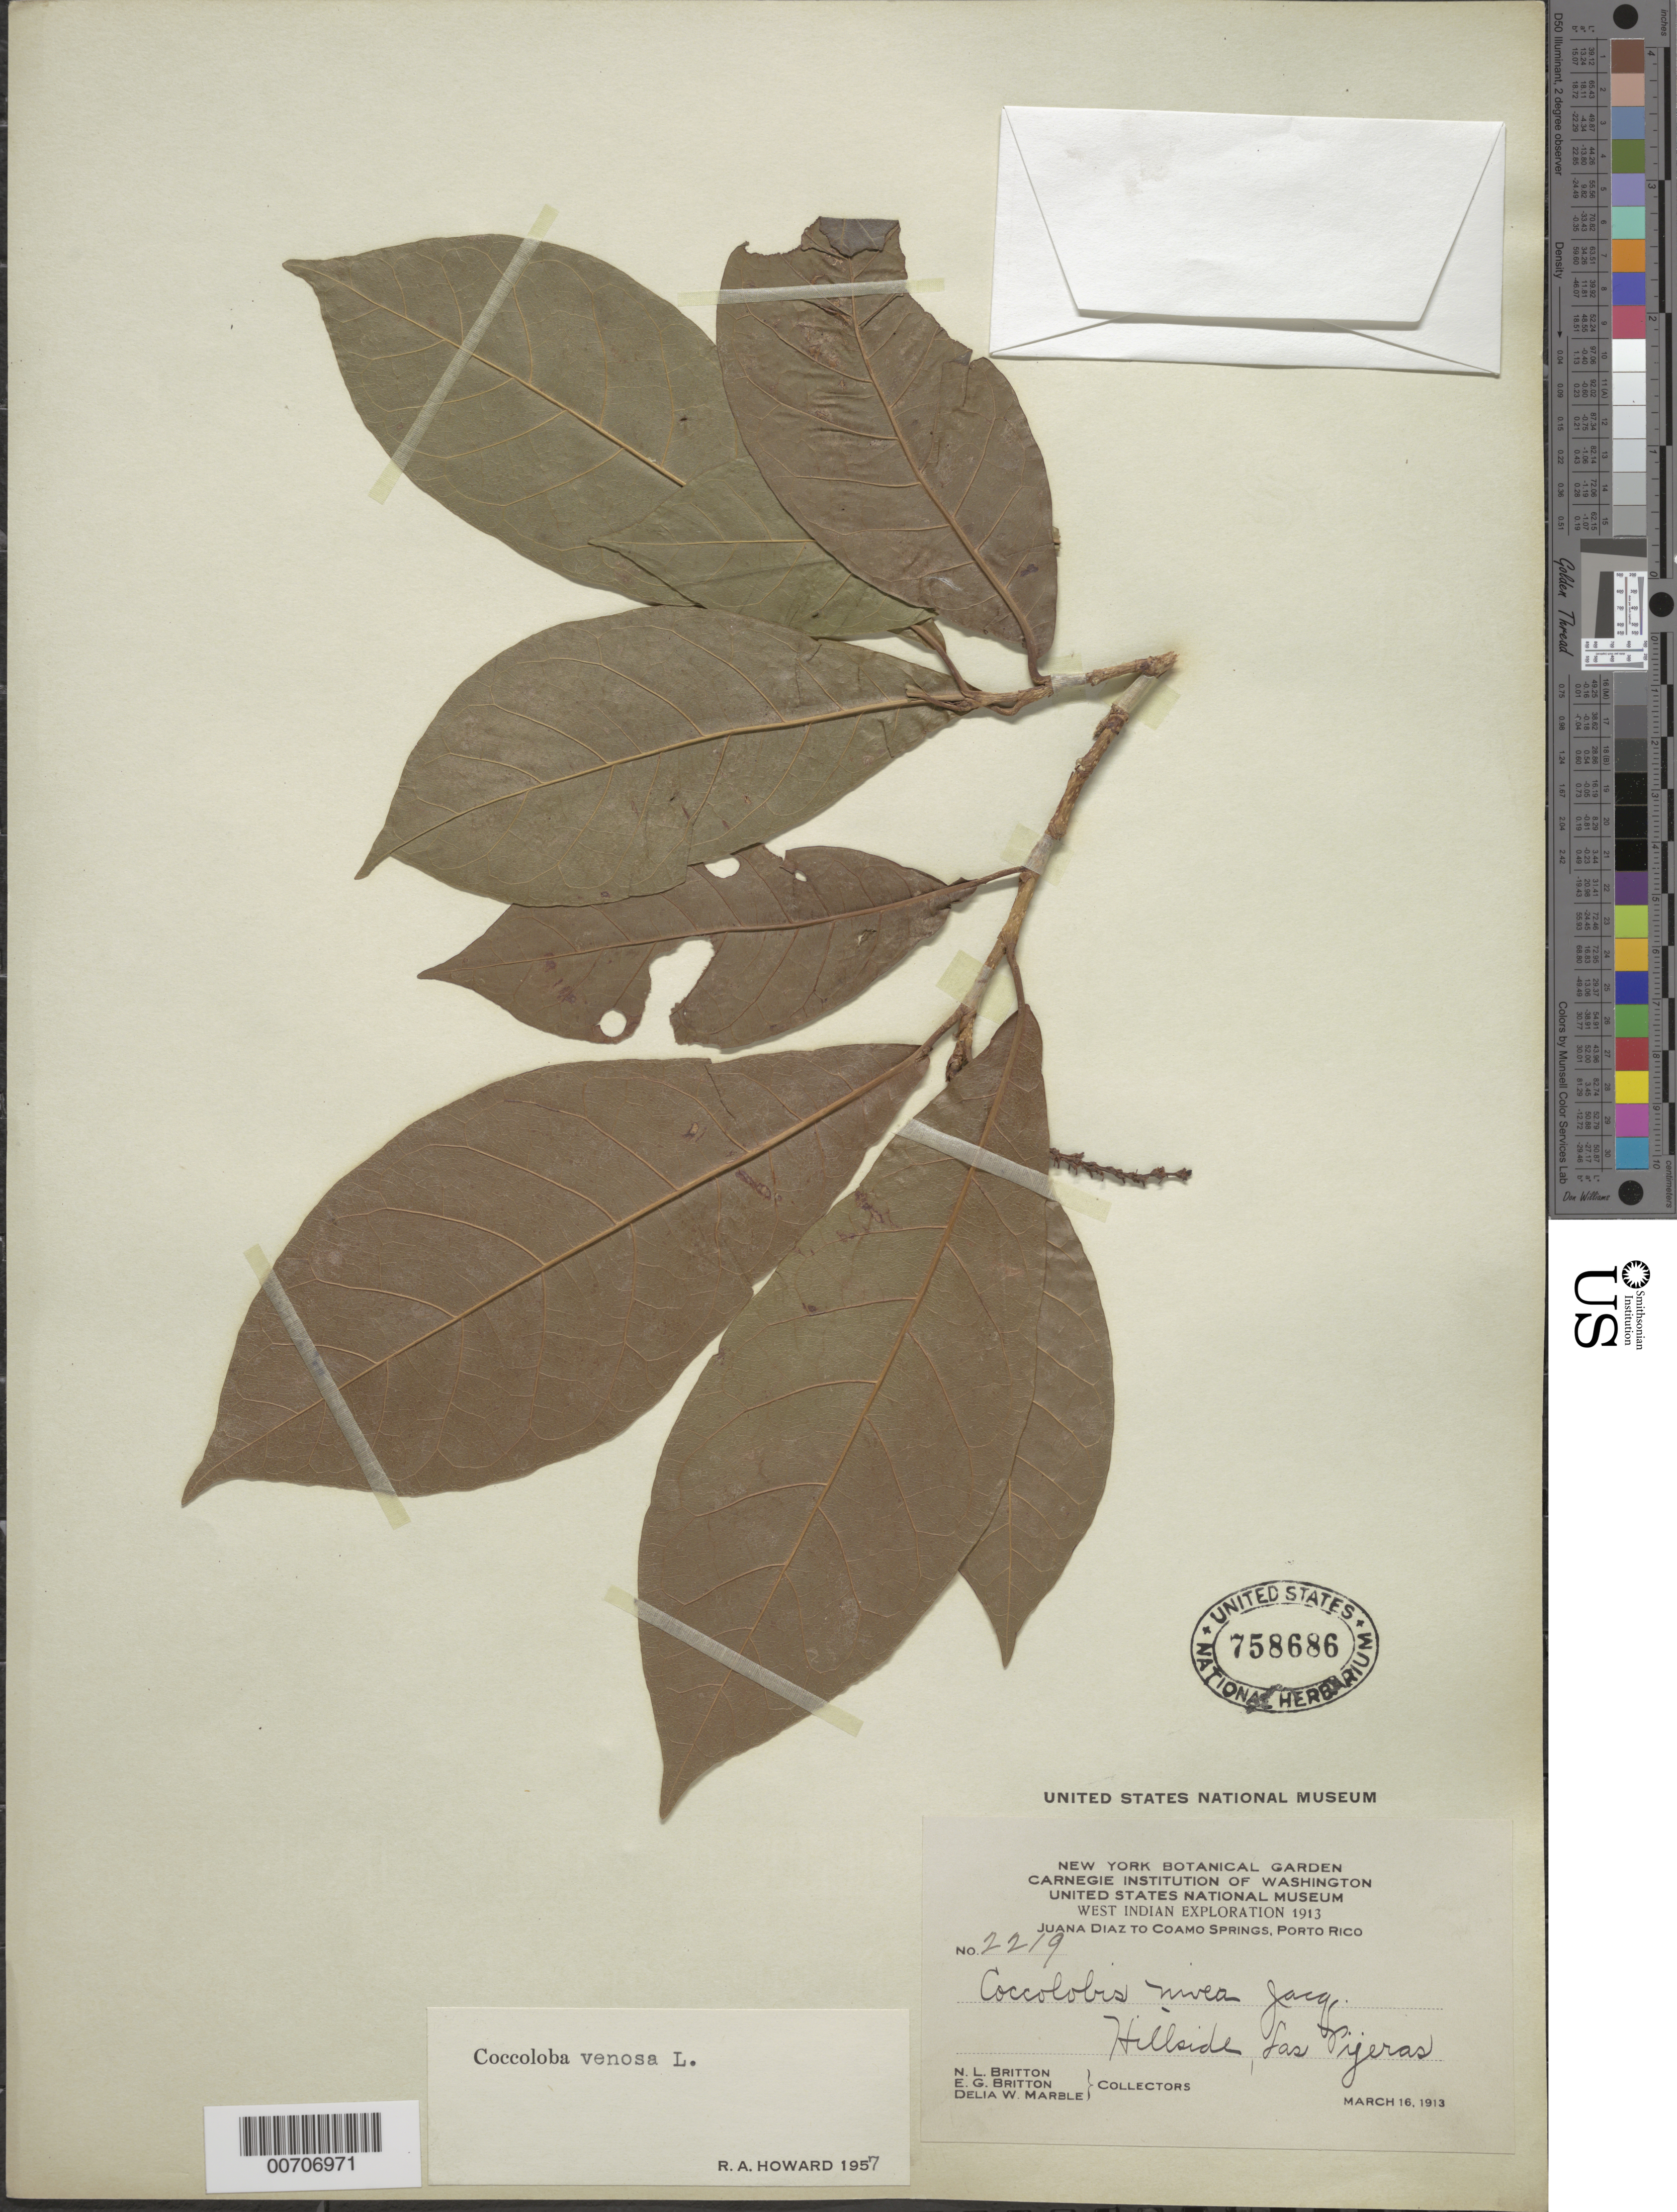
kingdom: Plantae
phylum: Tracheophyta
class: Magnoliopsida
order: Caryophyllales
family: Polygonaceae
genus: Coccoloba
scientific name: Coccoloba venosa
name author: L.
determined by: Howard, R. A.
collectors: N. Britton, E. G. Britton & D. W. Marble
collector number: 2219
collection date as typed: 16 Mar 1913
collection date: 1913-03-16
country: Puerto Rico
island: Greater Antilles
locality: Juana Diaz to Coamo Springs, Las Pijeras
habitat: Hillside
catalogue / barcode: US 758686